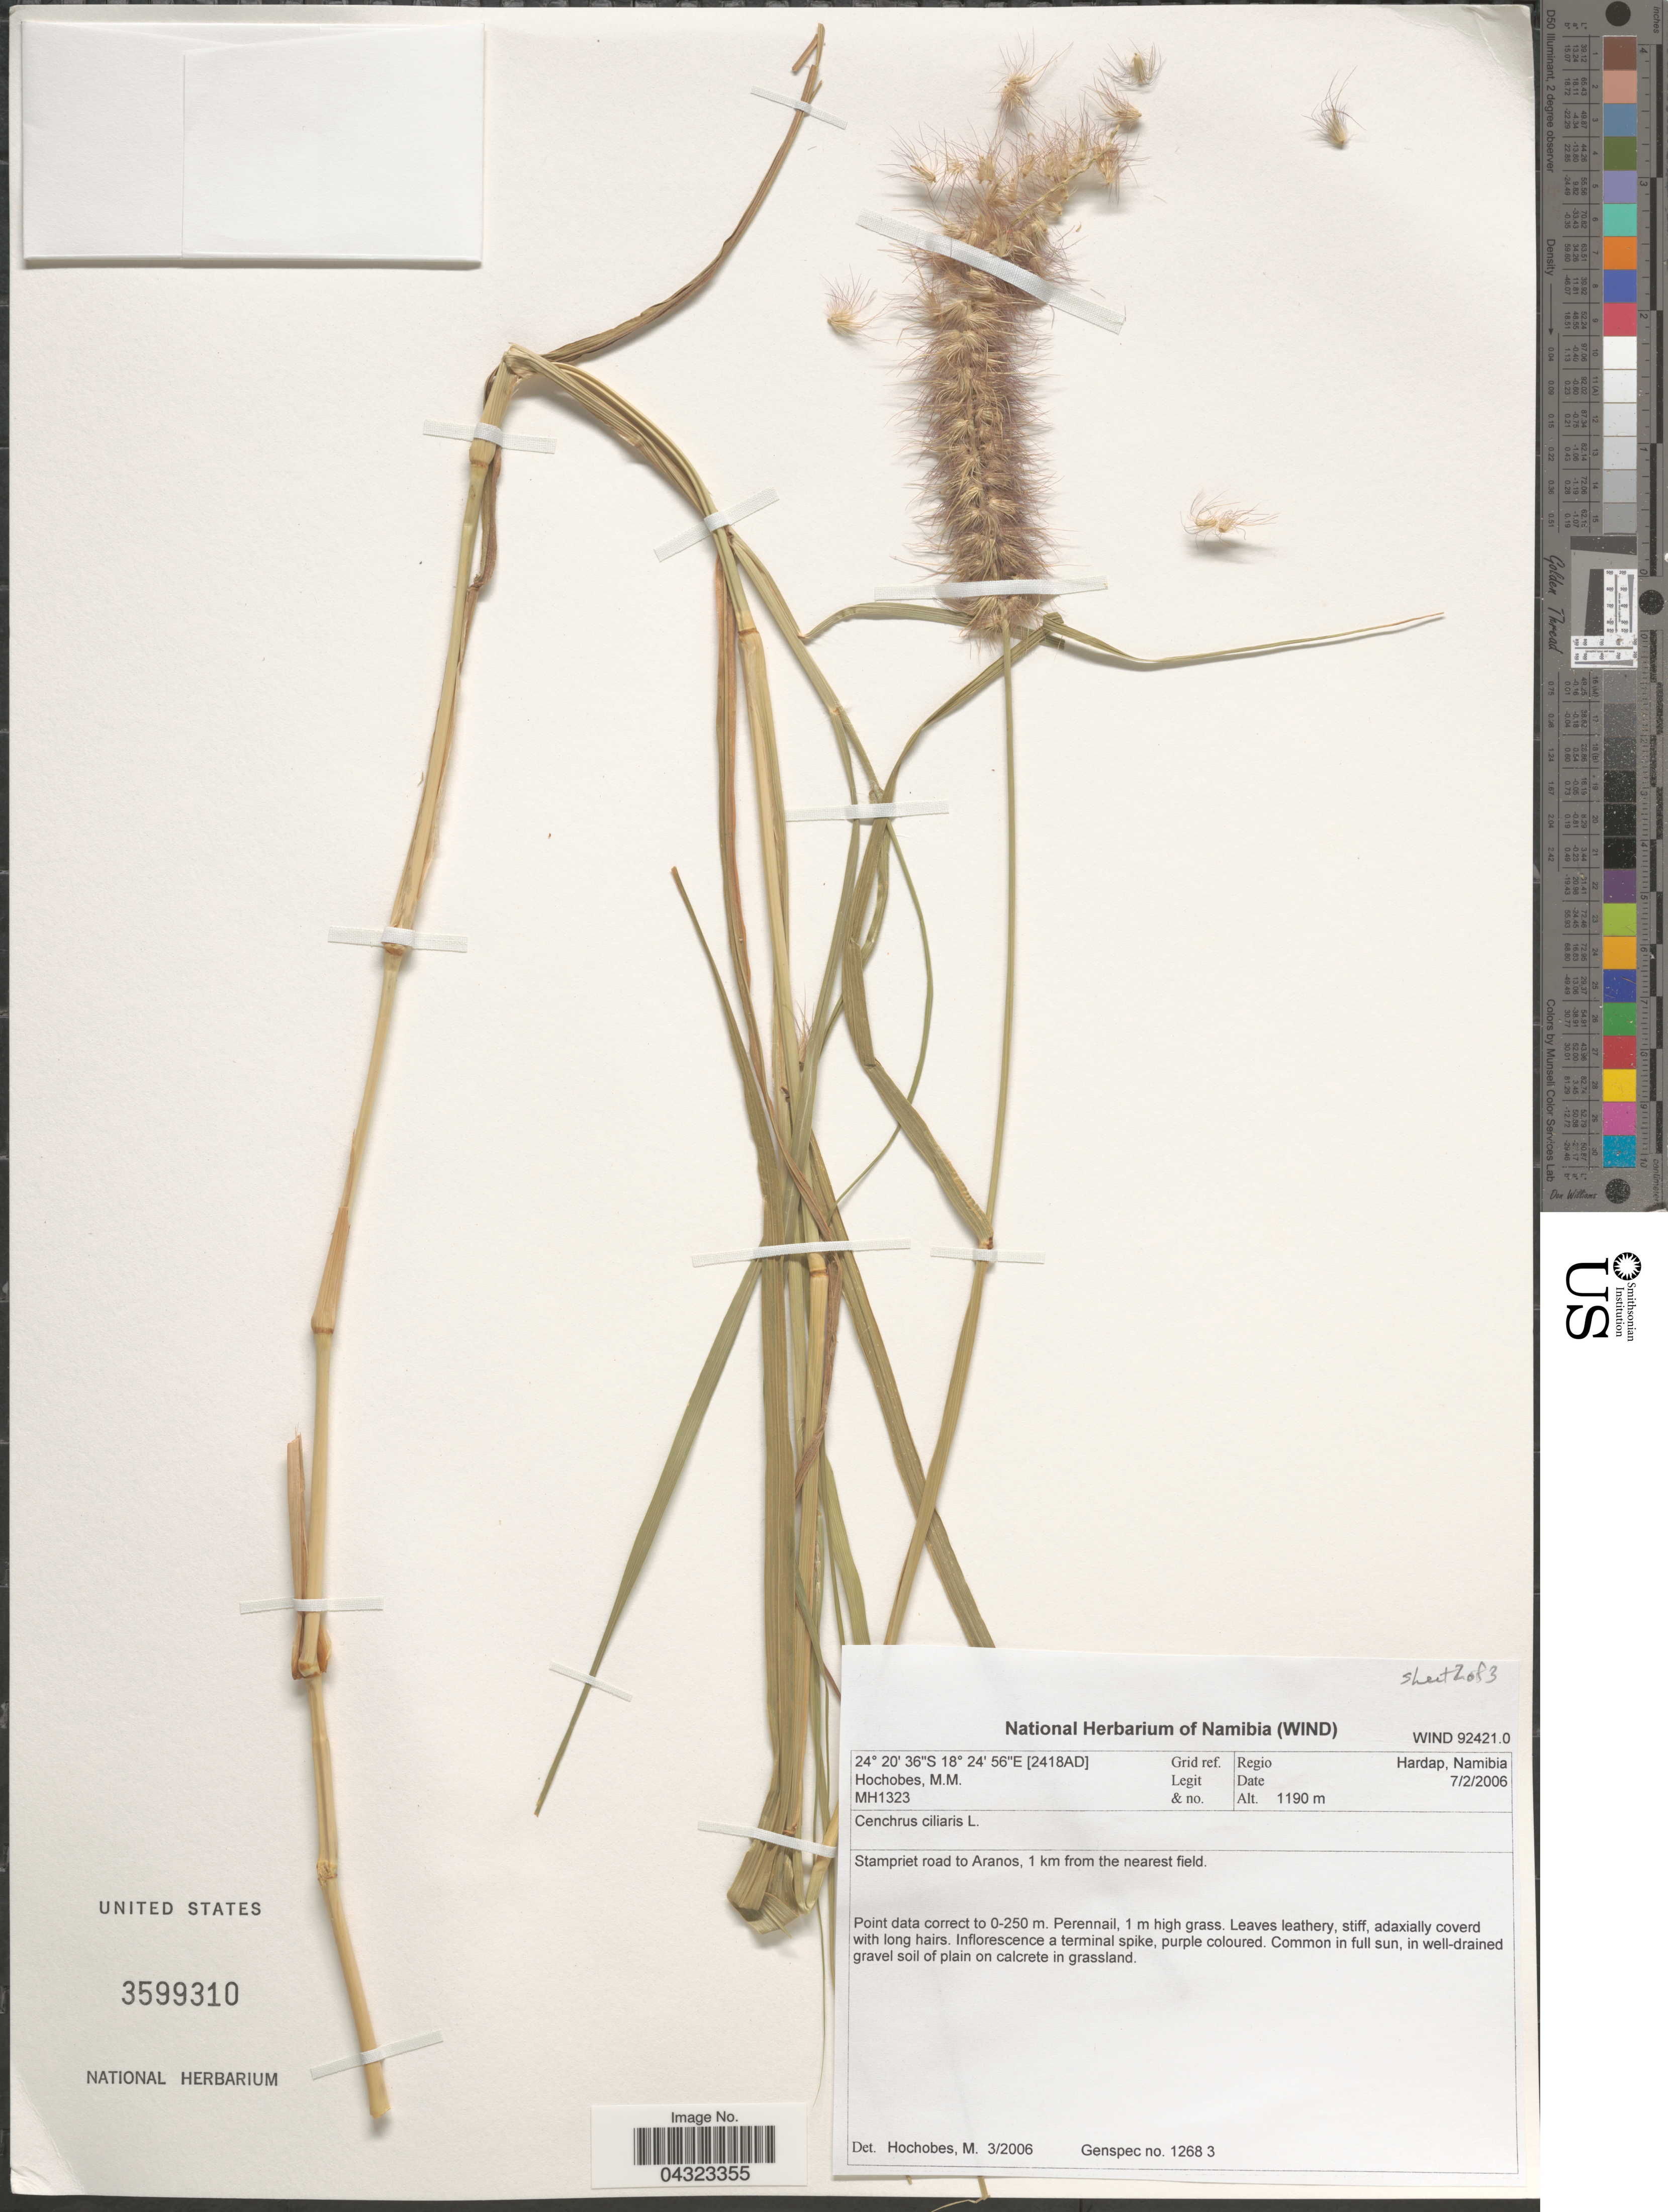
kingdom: Plantae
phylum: Tracheophyta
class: Liliopsida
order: Poales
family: Poaceae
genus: Cenchrus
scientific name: Cenchrus ciliaris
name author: L.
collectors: M. Hochobes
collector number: MH1323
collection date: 2006-02-07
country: Namibia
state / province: Hardap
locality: Grid ref. [2418AD]. Regio Hardap, Namibia. Stampriet road to Aranos, 1 km from the nearest field.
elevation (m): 1190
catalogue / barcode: US 3599310